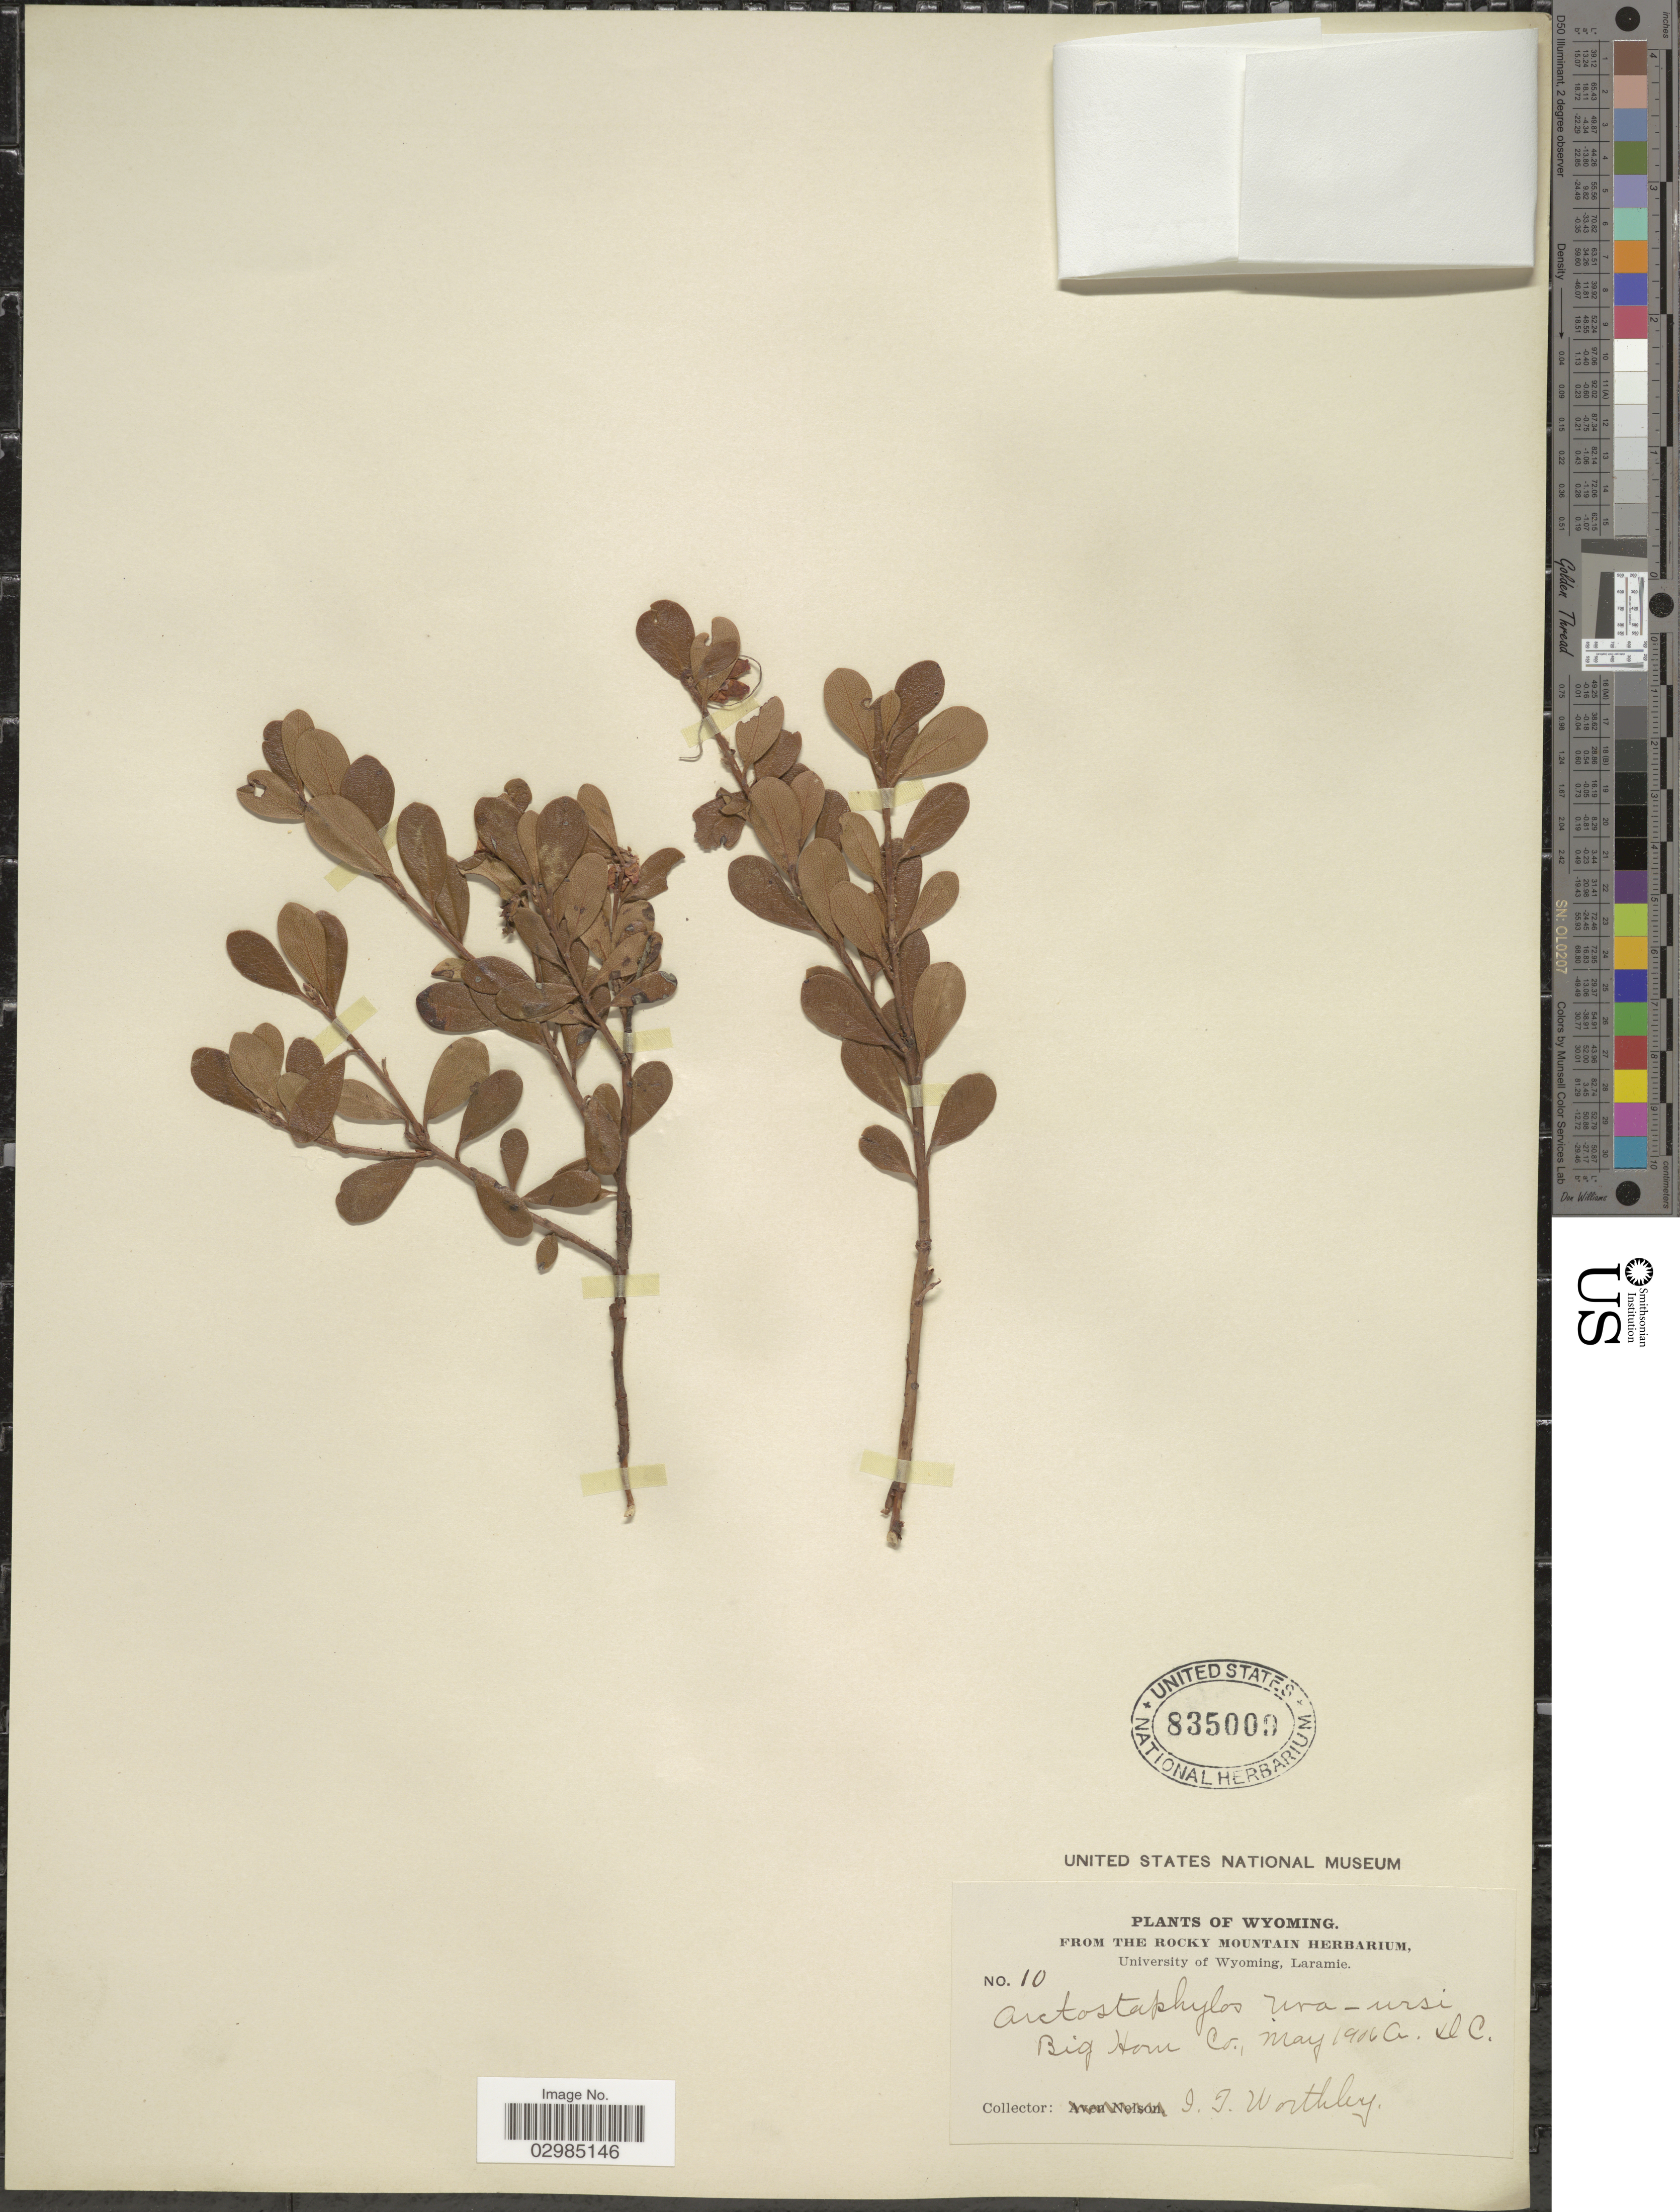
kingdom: Plantae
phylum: Tracheophyta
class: Magnoliopsida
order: Ericales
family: Ericaceae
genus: Arctostaphylos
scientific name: Arctostaphylos uva-ursi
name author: (L.) Spreng.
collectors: I. Worthley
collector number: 10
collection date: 1906-05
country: United States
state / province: Wyoming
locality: Big Horn Co.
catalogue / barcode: US 835009